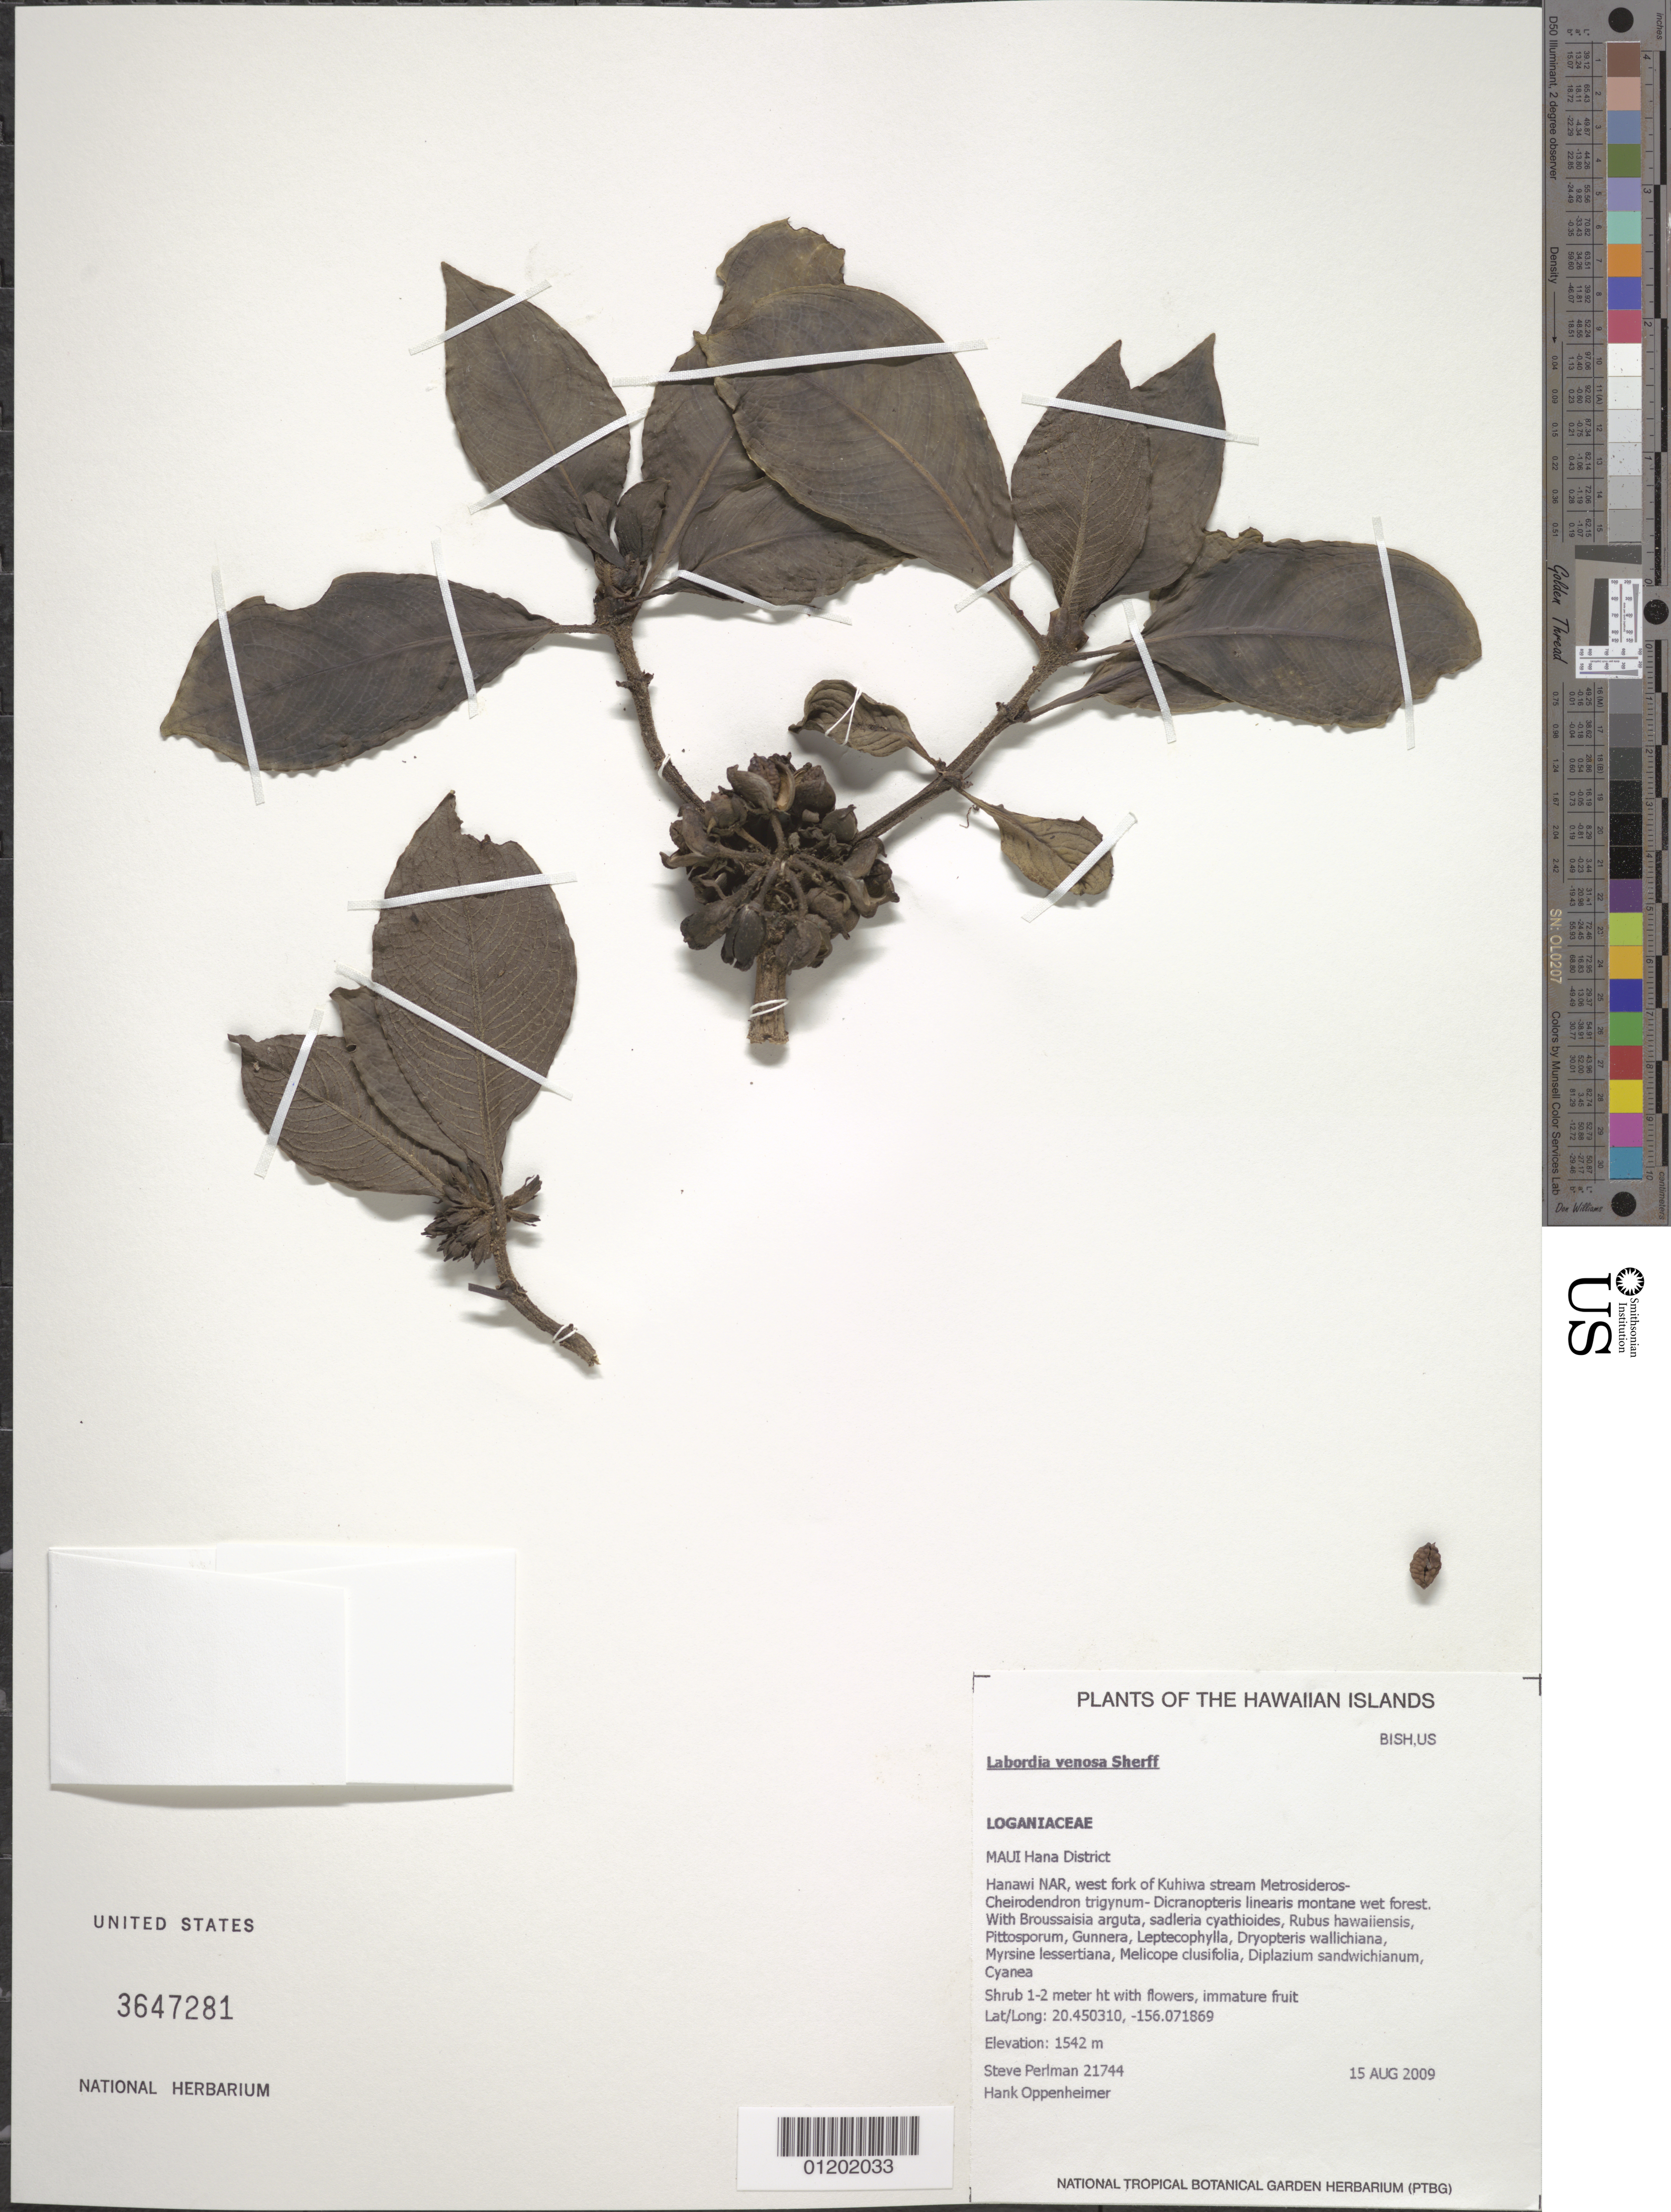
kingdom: Plantae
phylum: Tracheophyta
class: Magnoliopsida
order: Gentianales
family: Loganiaceae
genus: Geniostoma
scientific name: Geniostoma venosum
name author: (Sherff) Byng & Christenh.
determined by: Wagner, W. L., (BOT), Smithsonian Institution - National Museum of Natural History (UNITED STATES)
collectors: S. P. Perlman & H. L. Oppenheimer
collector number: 21744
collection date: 2009-08-15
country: United States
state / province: Hawaii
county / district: Maui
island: Maui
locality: Hamakua District, Hanawi NAR, west fork of Kuhiwa stream.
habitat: Montane wet forest.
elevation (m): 1542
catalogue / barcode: US 3647281